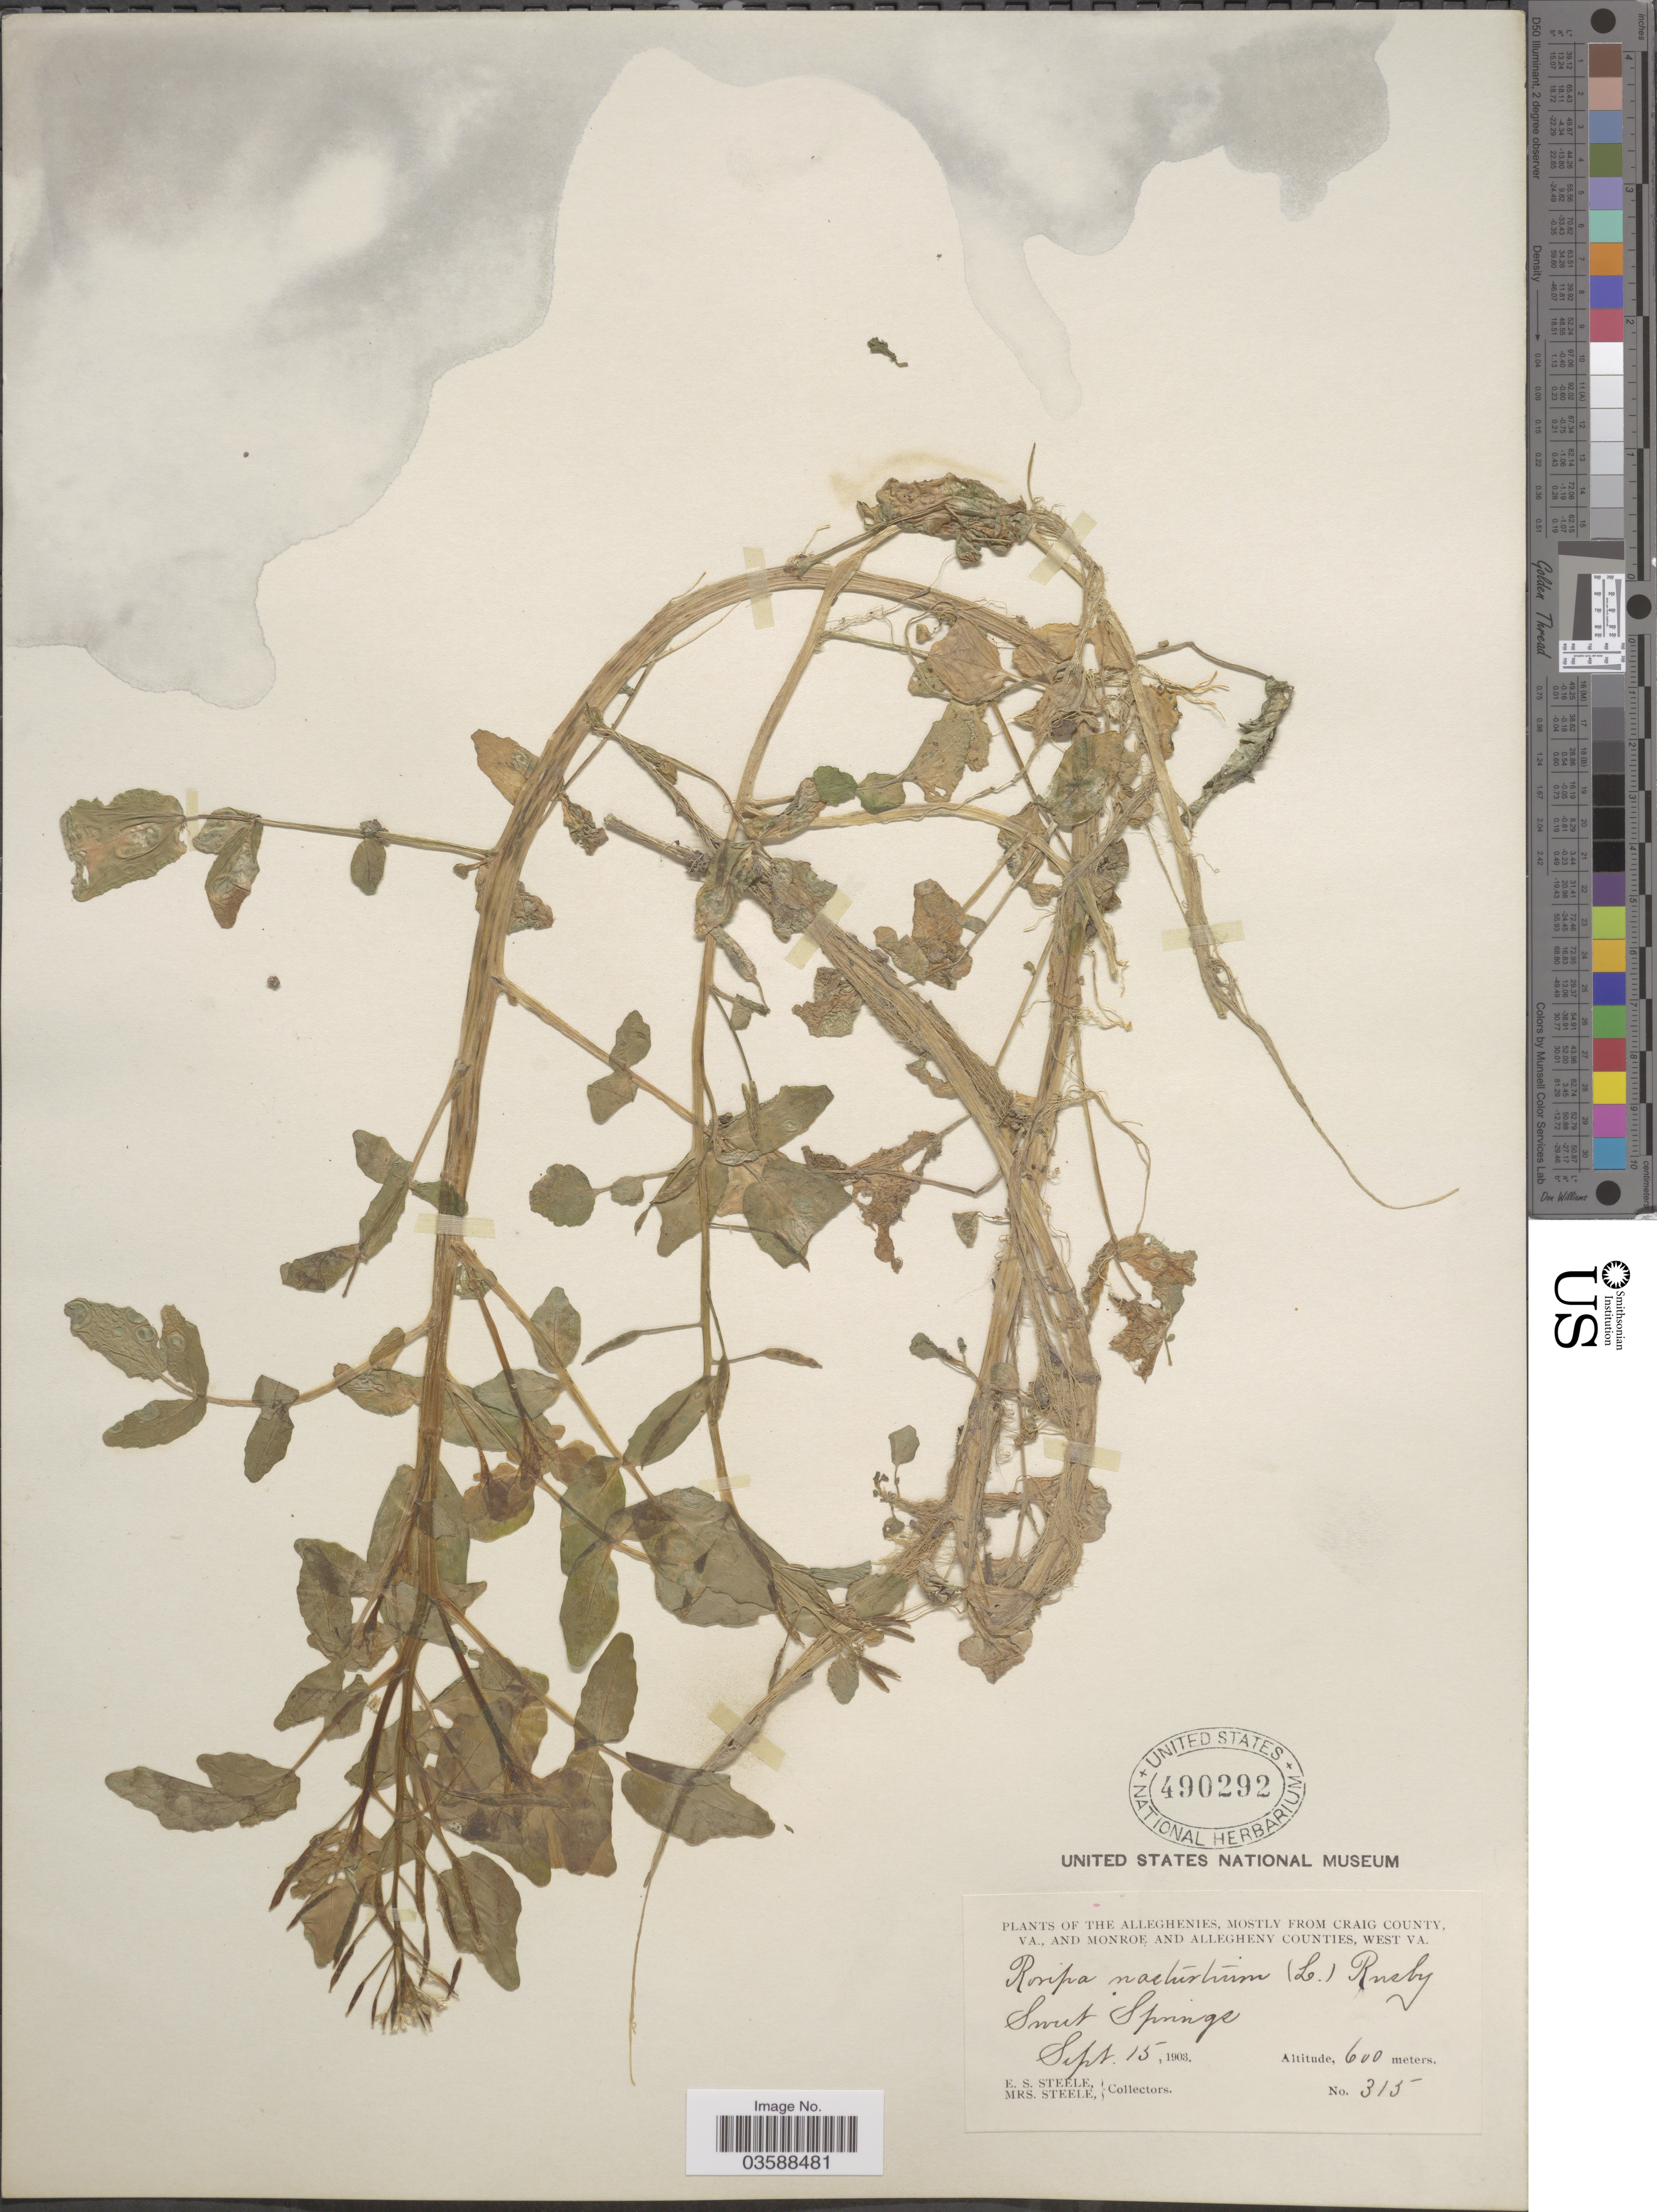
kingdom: Plantae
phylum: Tracheophyta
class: Magnoliopsida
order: Brassicales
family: Brassicaceae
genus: Nasturtium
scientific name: Nasturtium officinale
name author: R. Br.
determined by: Strong, M. T., (US), Smithsonian Institution - National Museum of Natural History (UNITED STATES)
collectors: E. Steele & Mrs. E. S. Steele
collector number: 315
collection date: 1903-09-15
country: United States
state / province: West Virginia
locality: The Alleghenies, Allegheny County, West Va. Sweet Springs.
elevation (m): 600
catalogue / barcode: US 490292